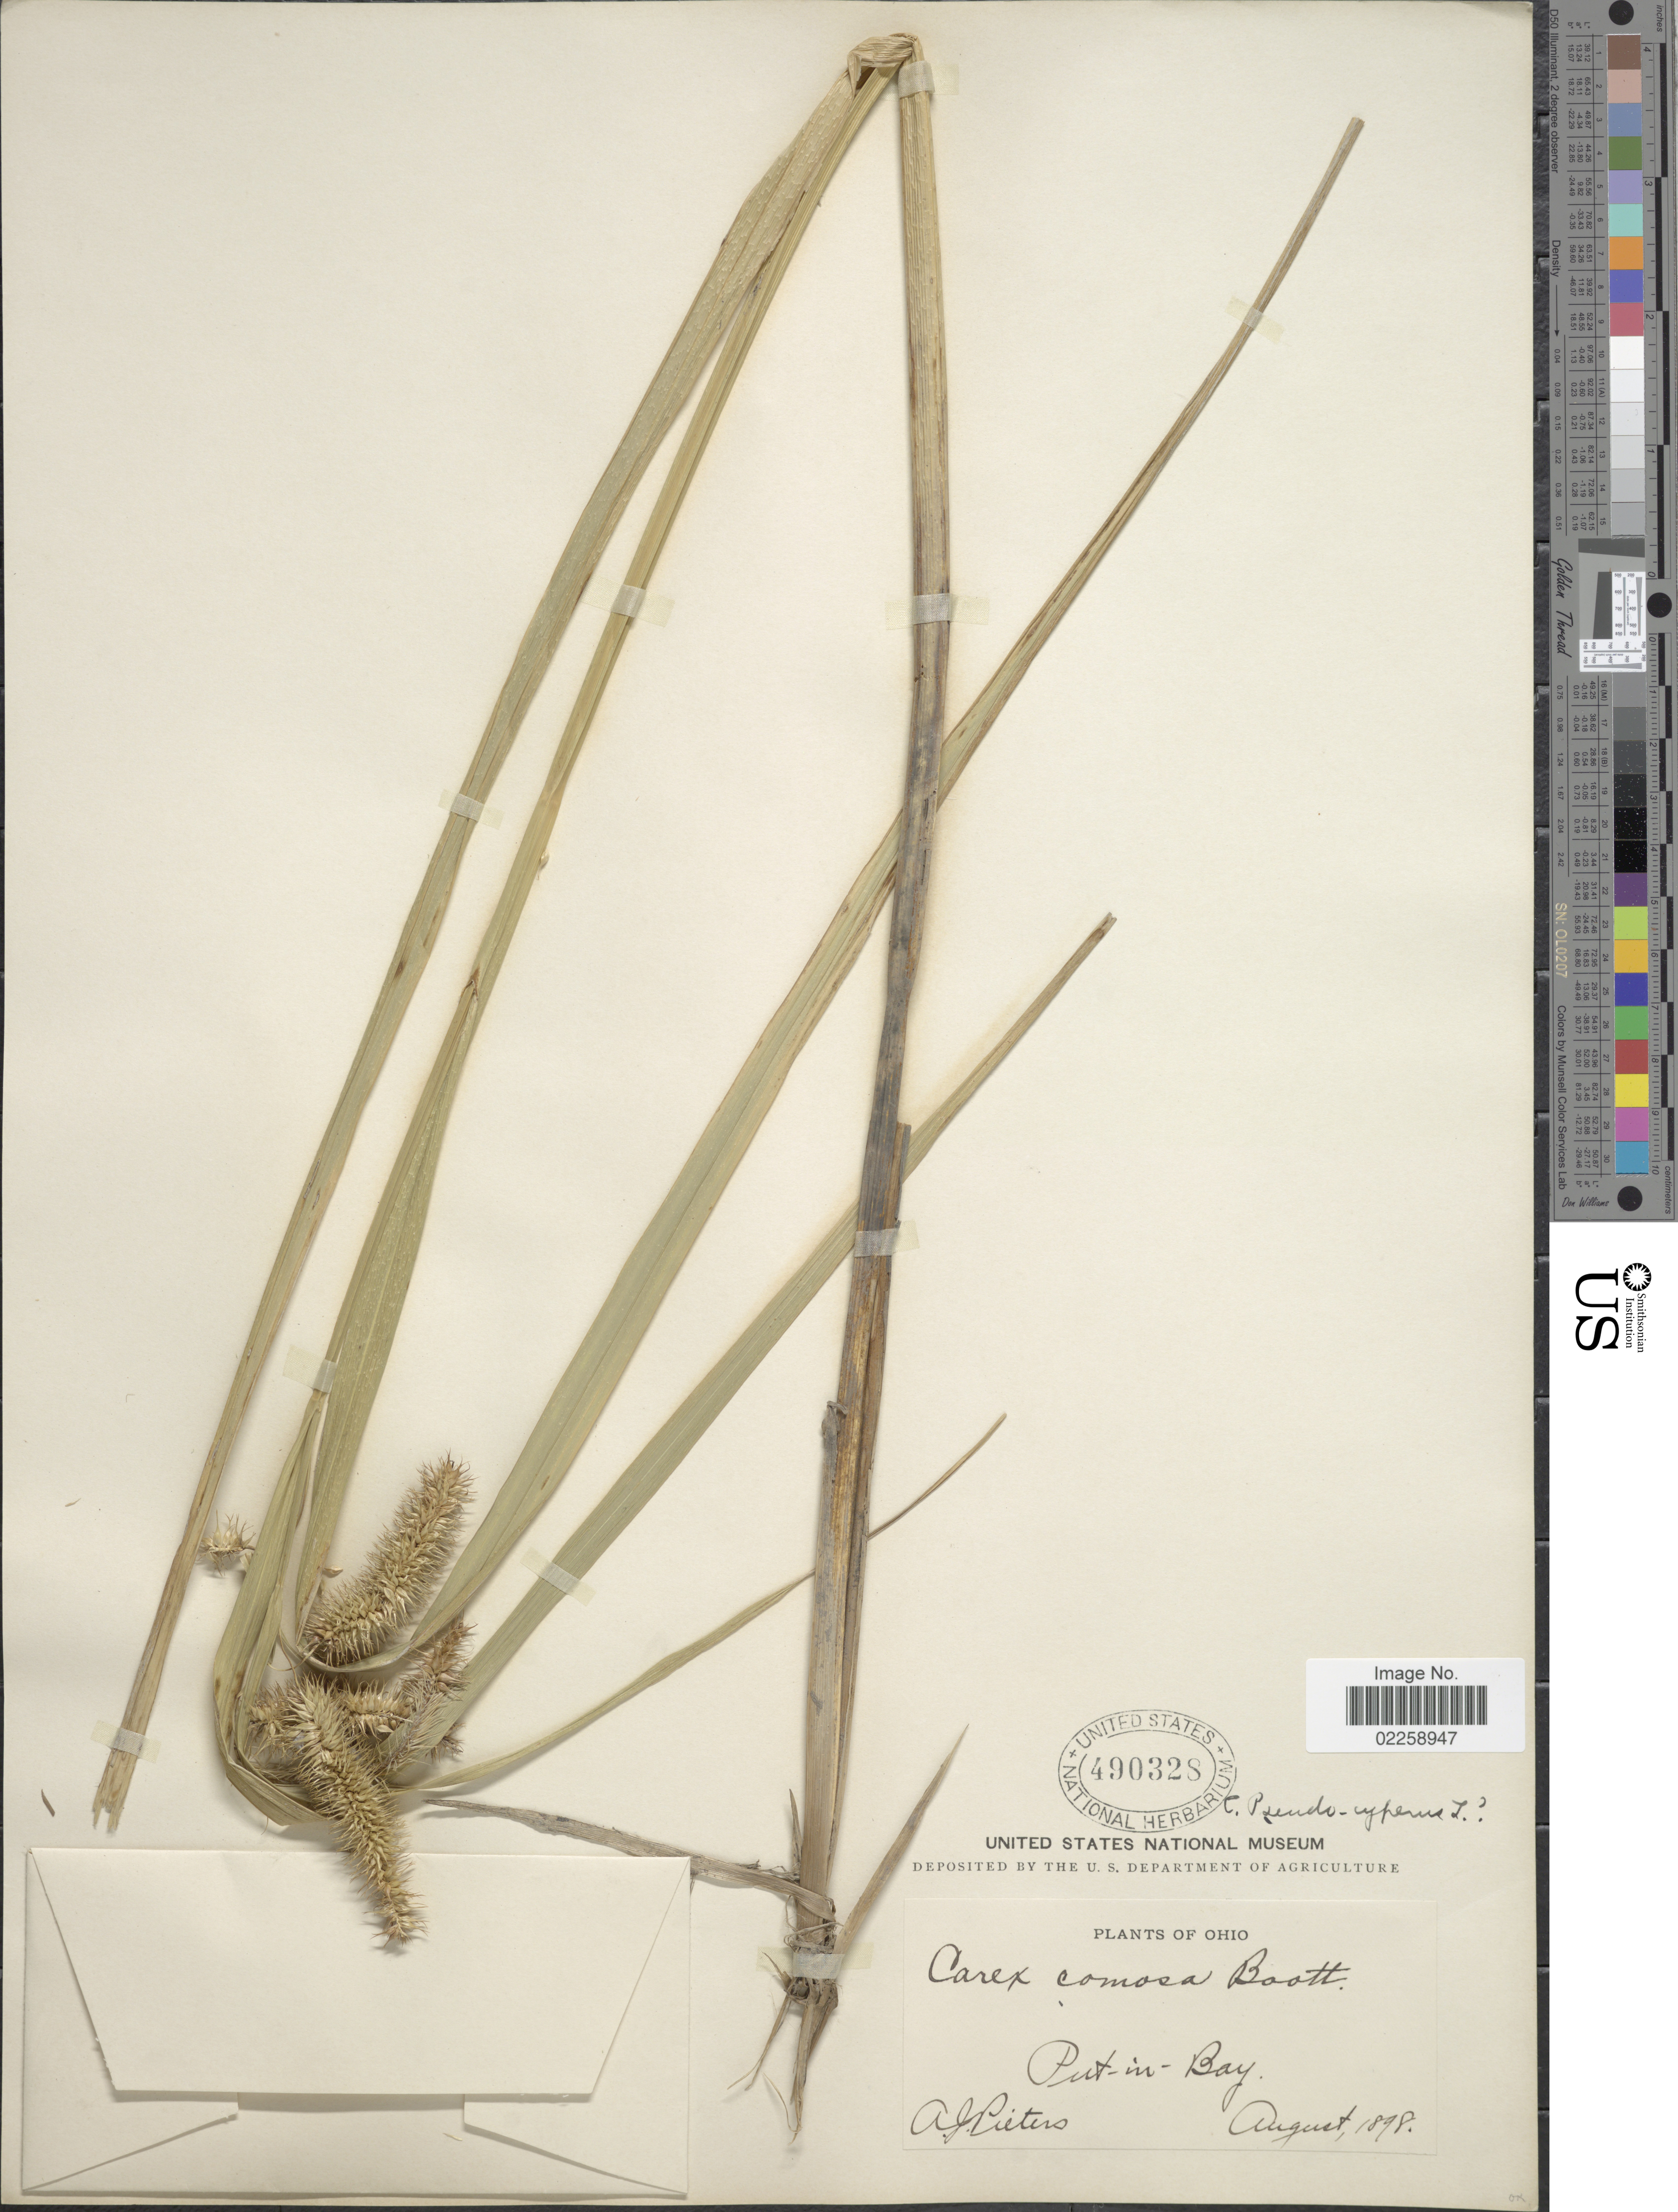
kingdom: Plantae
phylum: Tracheophyta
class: Liliopsida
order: Poales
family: Cyperaceae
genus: Carex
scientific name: Carex comosa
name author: Boott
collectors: A. Pieters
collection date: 1898-08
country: United States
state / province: Ohio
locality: Put-in-Bay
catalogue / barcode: US 490328